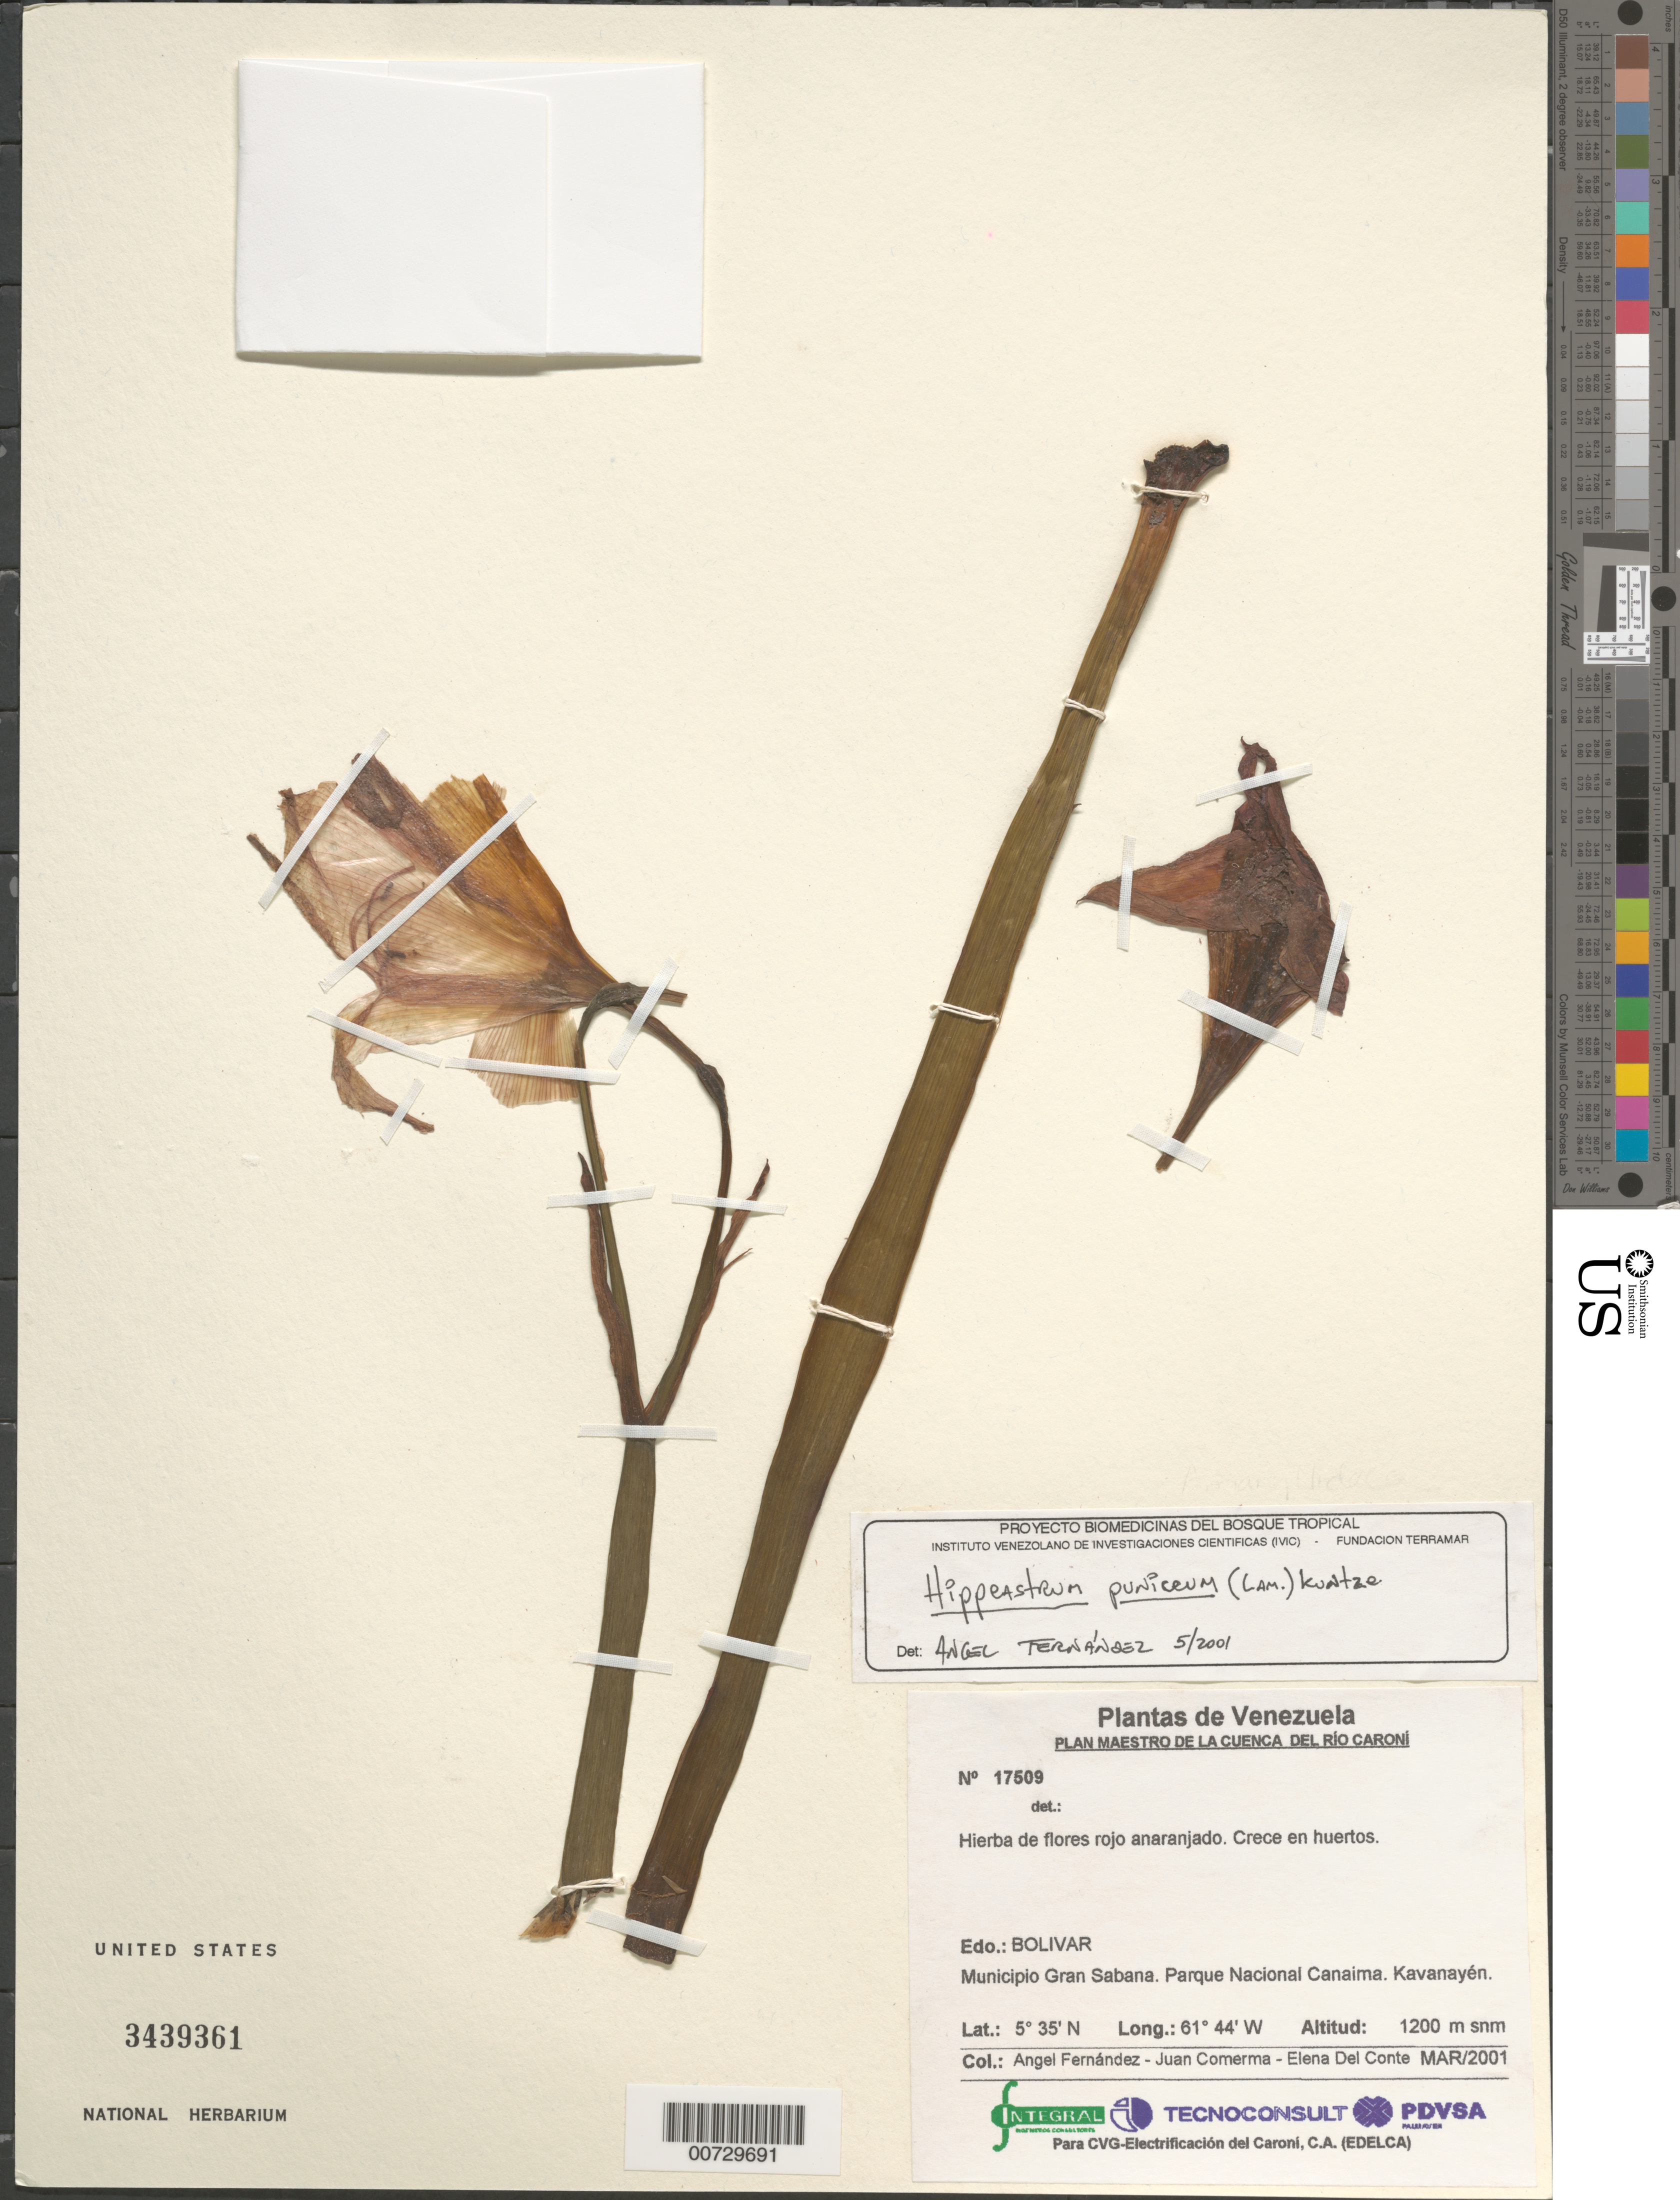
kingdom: Plantae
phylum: Tracheophyta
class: Liliopsida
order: Asparagales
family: Amaryllidaceae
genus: Hippeastrum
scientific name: Hippeastrum puniceum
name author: (Lam.) Voss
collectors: Á. Fernández, J. Comerma & E. Del Conte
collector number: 17509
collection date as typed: Mar 2001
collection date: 2001-03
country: Venezuela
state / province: Bolívar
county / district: Gran Sabana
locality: Parque Nacional Canaima, Kavanayen.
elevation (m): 1200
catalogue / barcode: US 3439361